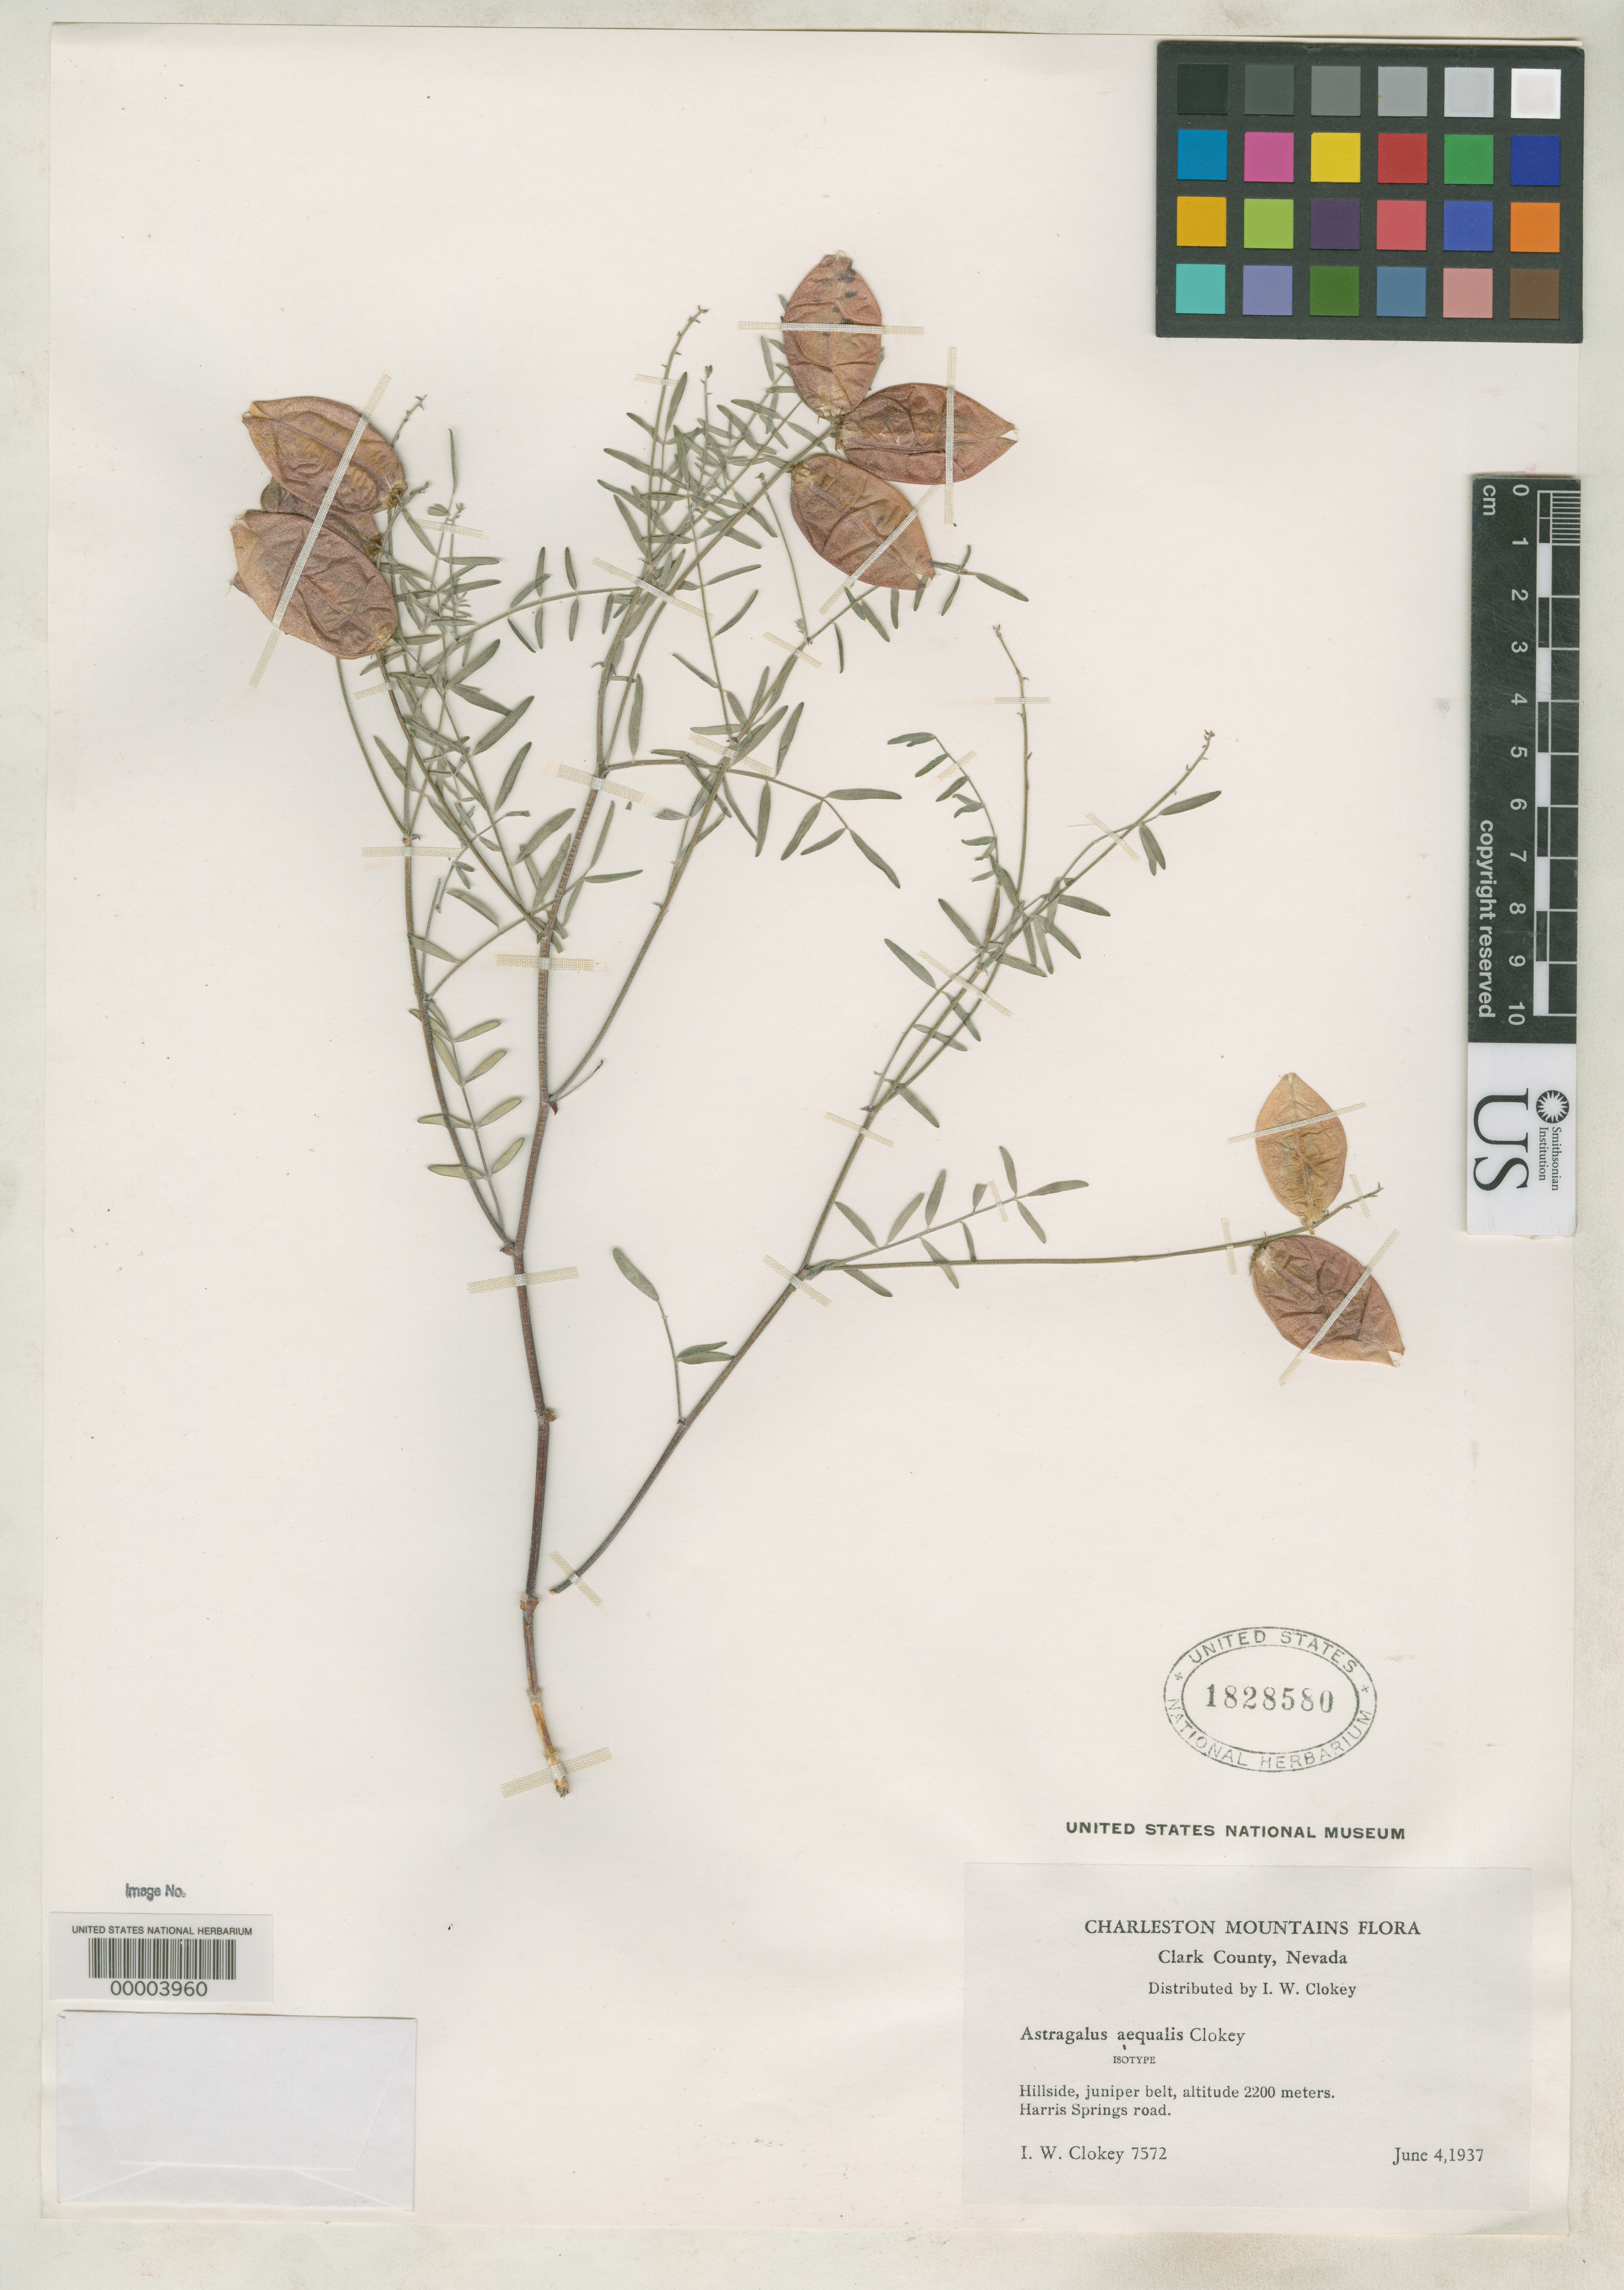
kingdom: Plantae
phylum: Tracheophyta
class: Magnoliopsida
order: Fabales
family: Fabaceae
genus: Astragalus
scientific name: Astragalus aequalis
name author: Clokey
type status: Isotype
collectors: I. W. Clokey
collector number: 7572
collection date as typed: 04 Jun 1937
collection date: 1937-06-04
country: United States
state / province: Nevada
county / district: Clark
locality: Charleston Mountains, Harris Springs road.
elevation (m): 2200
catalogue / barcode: US 1828580